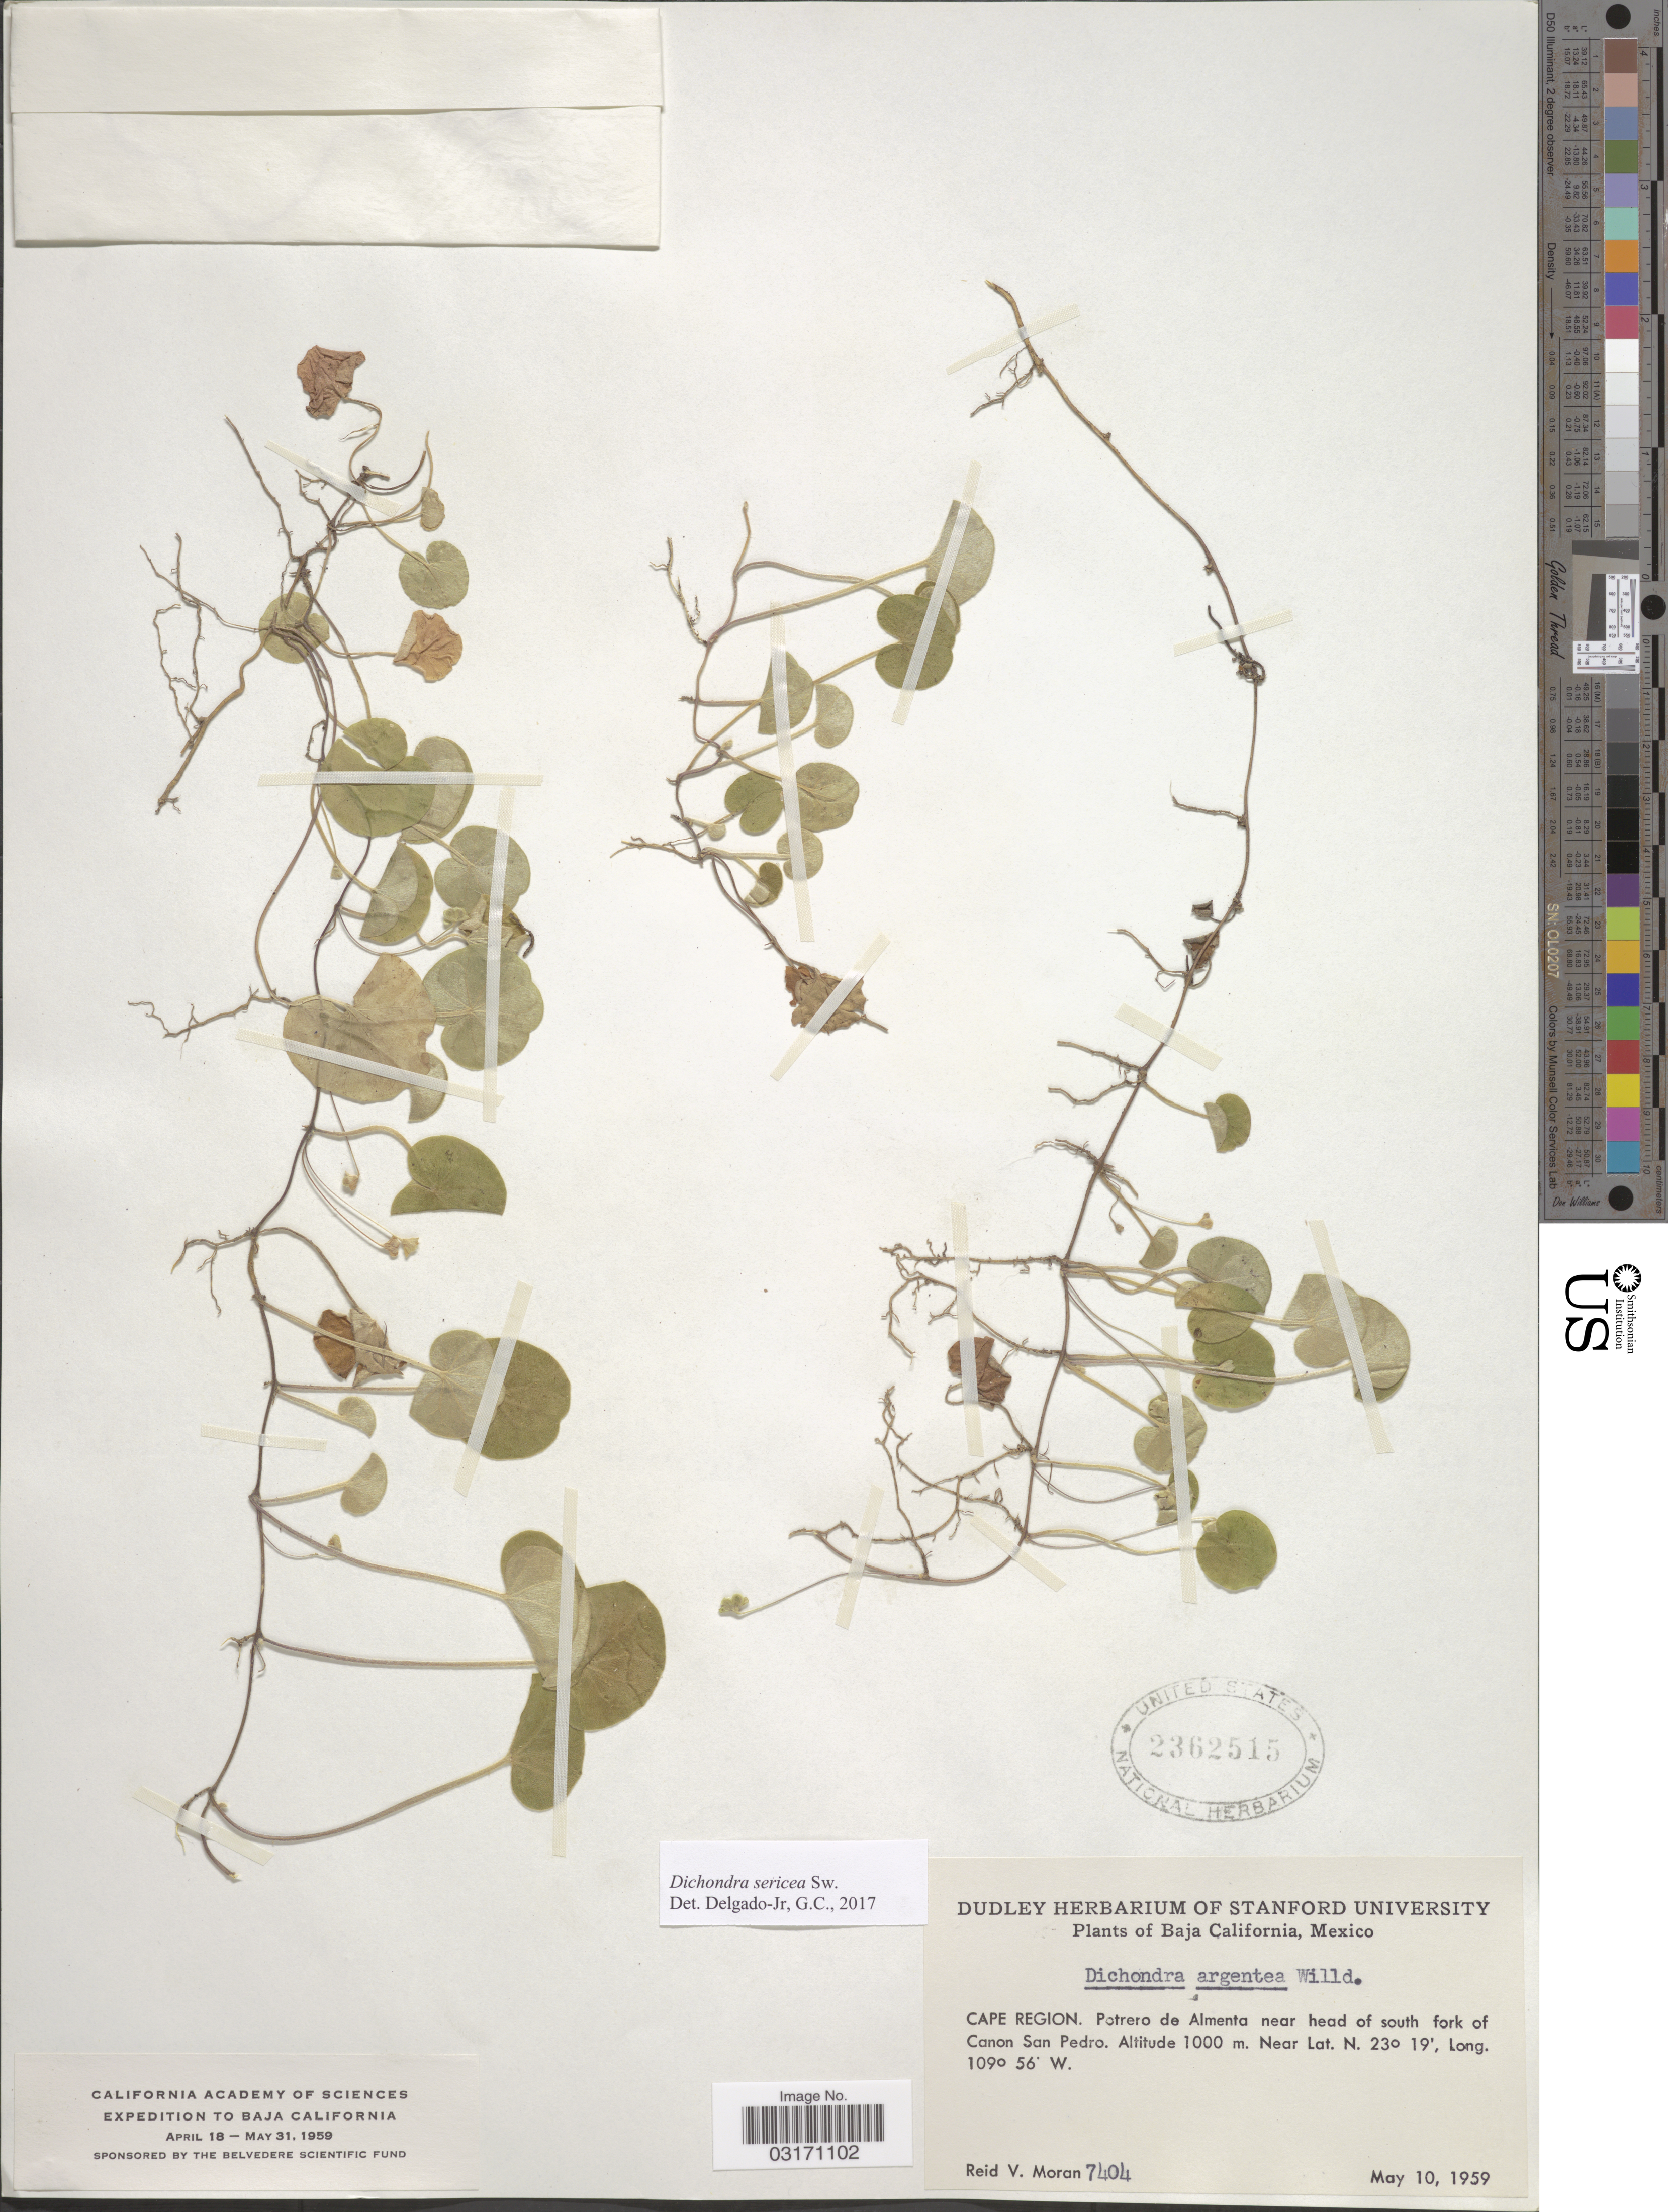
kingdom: Plantae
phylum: Tracheophyta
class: Magnoliopsida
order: Solanales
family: Convolvulaceae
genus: Dichondra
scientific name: Dichondra sericea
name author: Sw.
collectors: R. V. Moran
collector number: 7404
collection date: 1959-05-10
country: Mexico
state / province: Baja California Sur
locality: Cape Region. Potrero de Almenta near head of south fork of Canon San Pedro.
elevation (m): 1000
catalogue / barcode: US 2362515